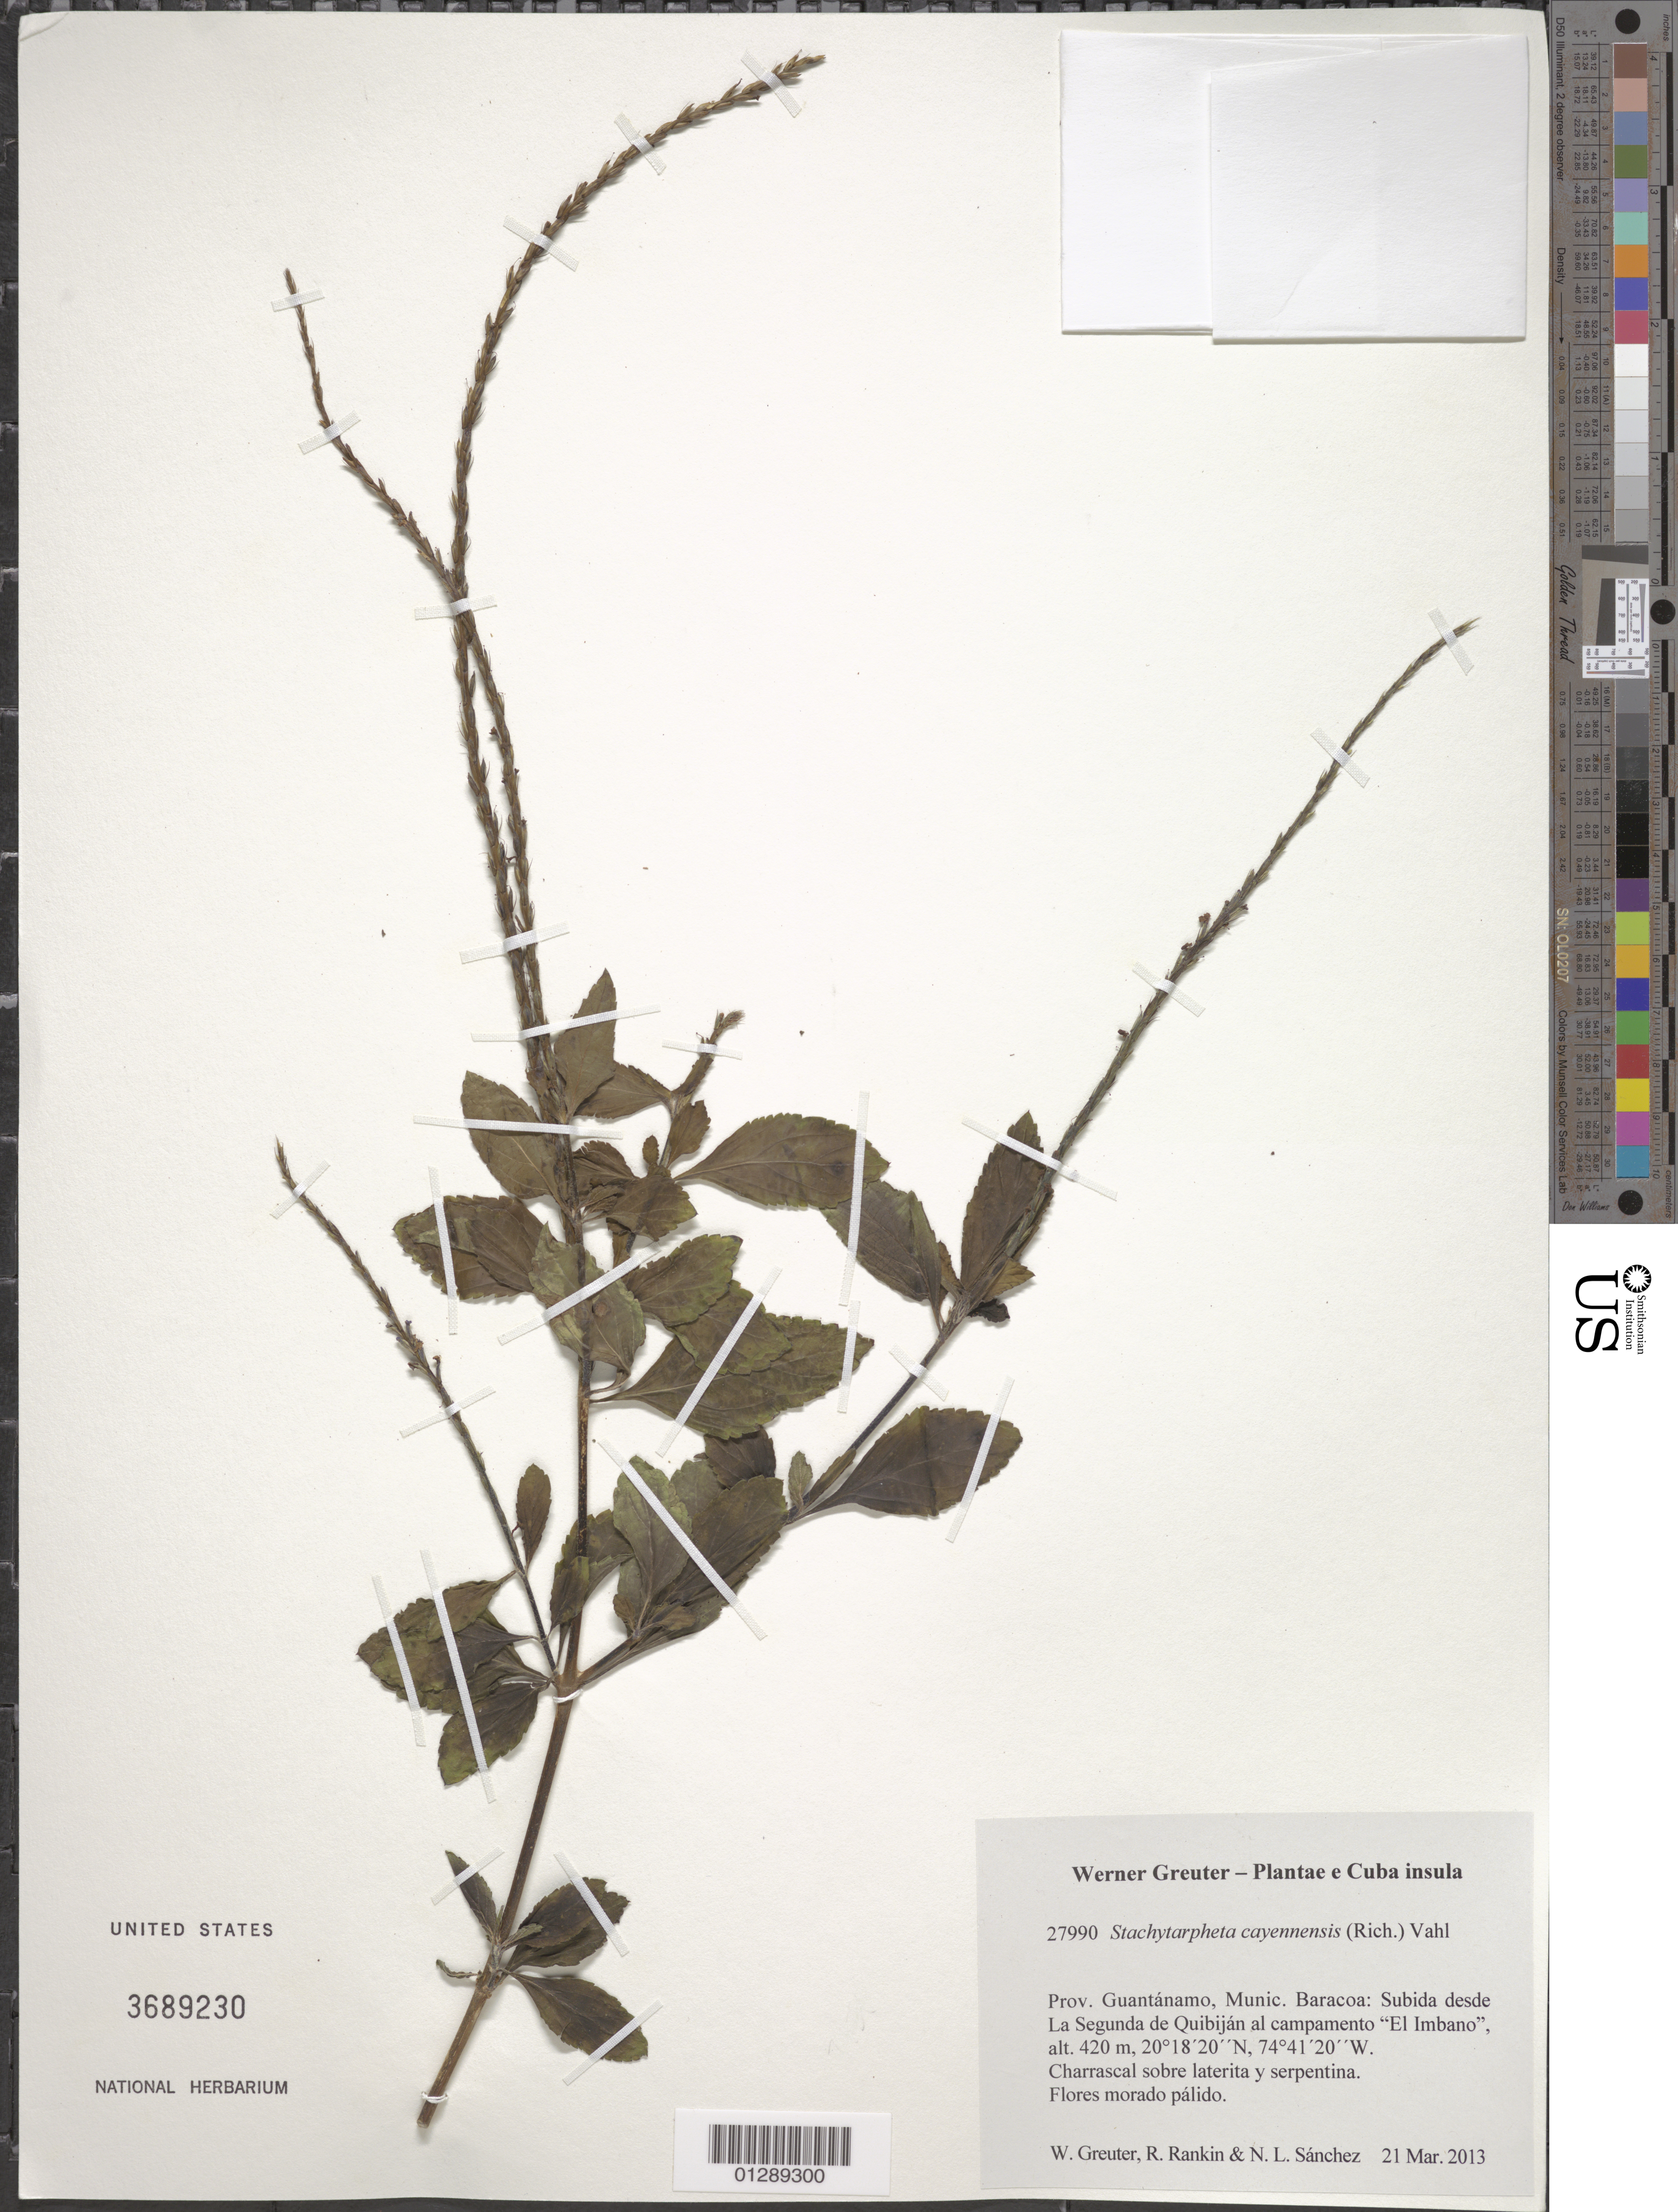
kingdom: Plantae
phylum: Tracheophyta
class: Magnoliopsida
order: Lamiales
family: Verbenaceae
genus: Stachytarpheta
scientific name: Stachytarpheta cayennensis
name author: (Rich.) Vahl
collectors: W. R. Greuter, R. Rankin Rodriguez & N. Sanchez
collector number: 27990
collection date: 2013-03-21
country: Cuba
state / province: Guantanamo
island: Cuba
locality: Munic. Baracoa: Subida desde La Segunda de Quibiján al campamento "El Imbano".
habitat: Charrascal sobre laterita y serpentina.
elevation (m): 420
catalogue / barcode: US 3689230